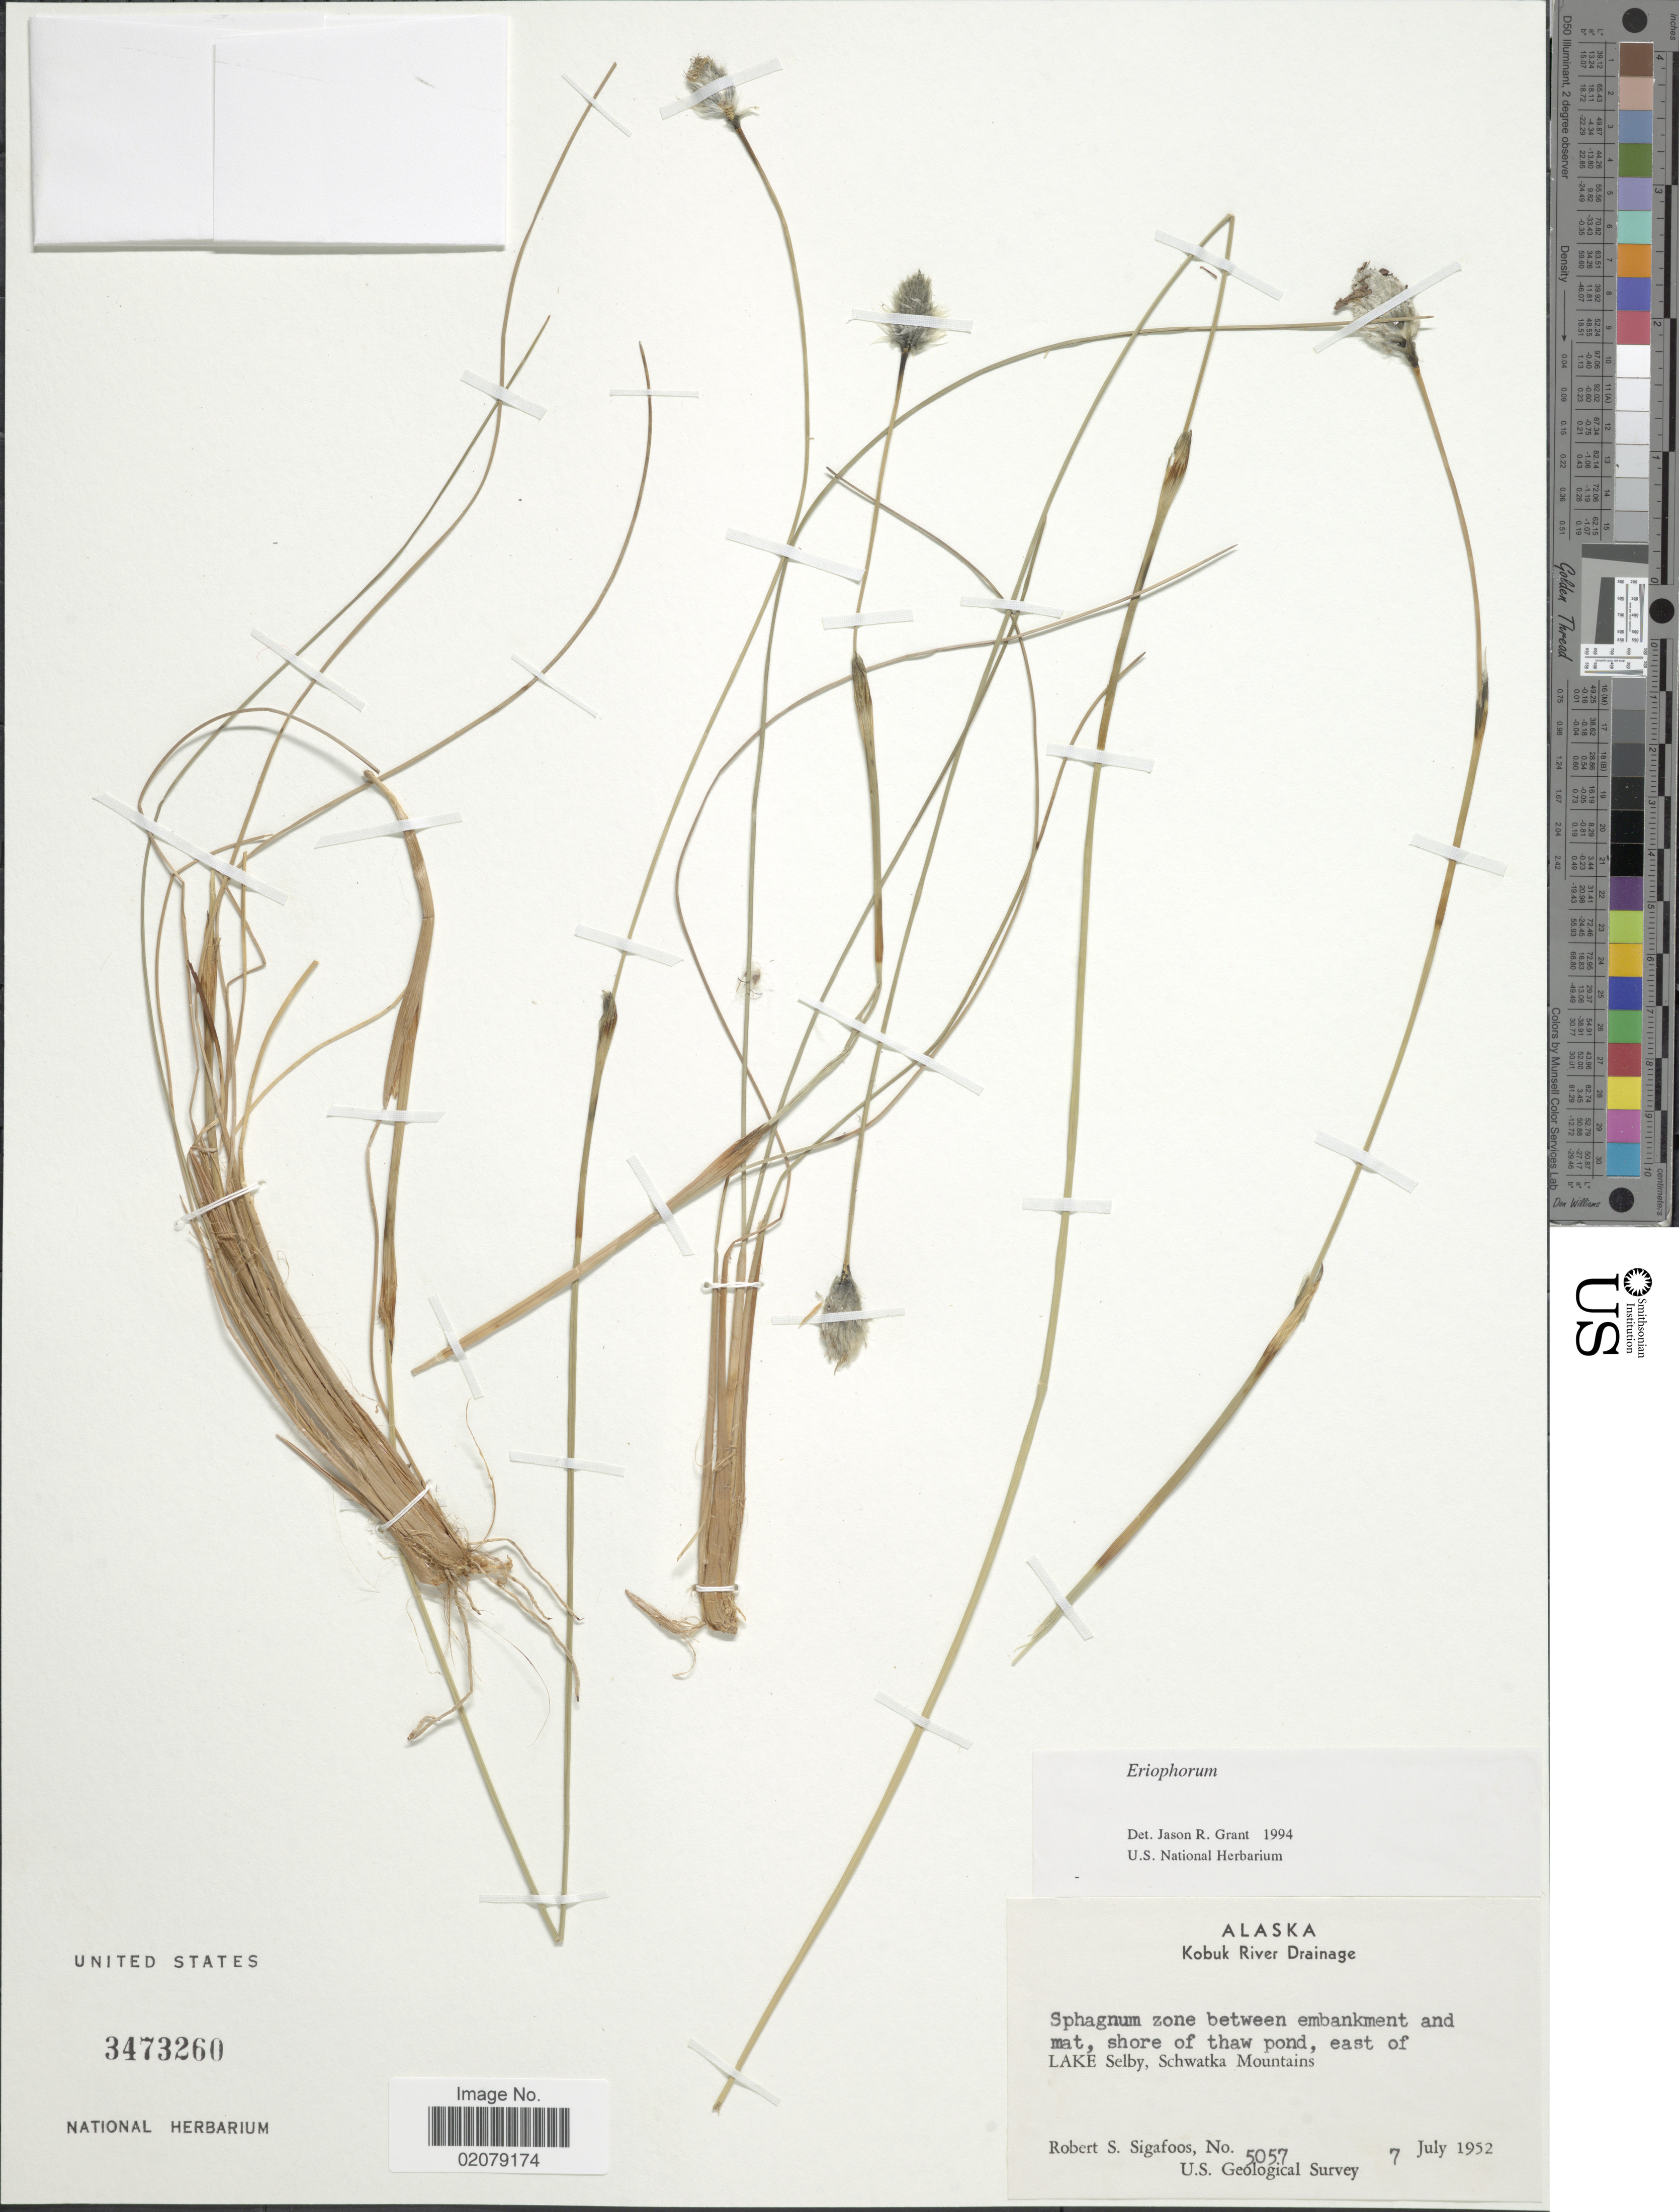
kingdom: Plantae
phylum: Tracheophyta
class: Liliopsida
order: Poales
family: Cyperaceae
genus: Eriophorum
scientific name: Eriophorum sp.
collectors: R. Sigafoos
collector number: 5057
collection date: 1952-07-07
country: United States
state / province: Alaska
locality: Kobuk River Drainage, Sphagnum zone between embankment and mat, shore of thaw pond, east of Lake Selby, Schwatka Mountains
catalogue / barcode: US 3473260